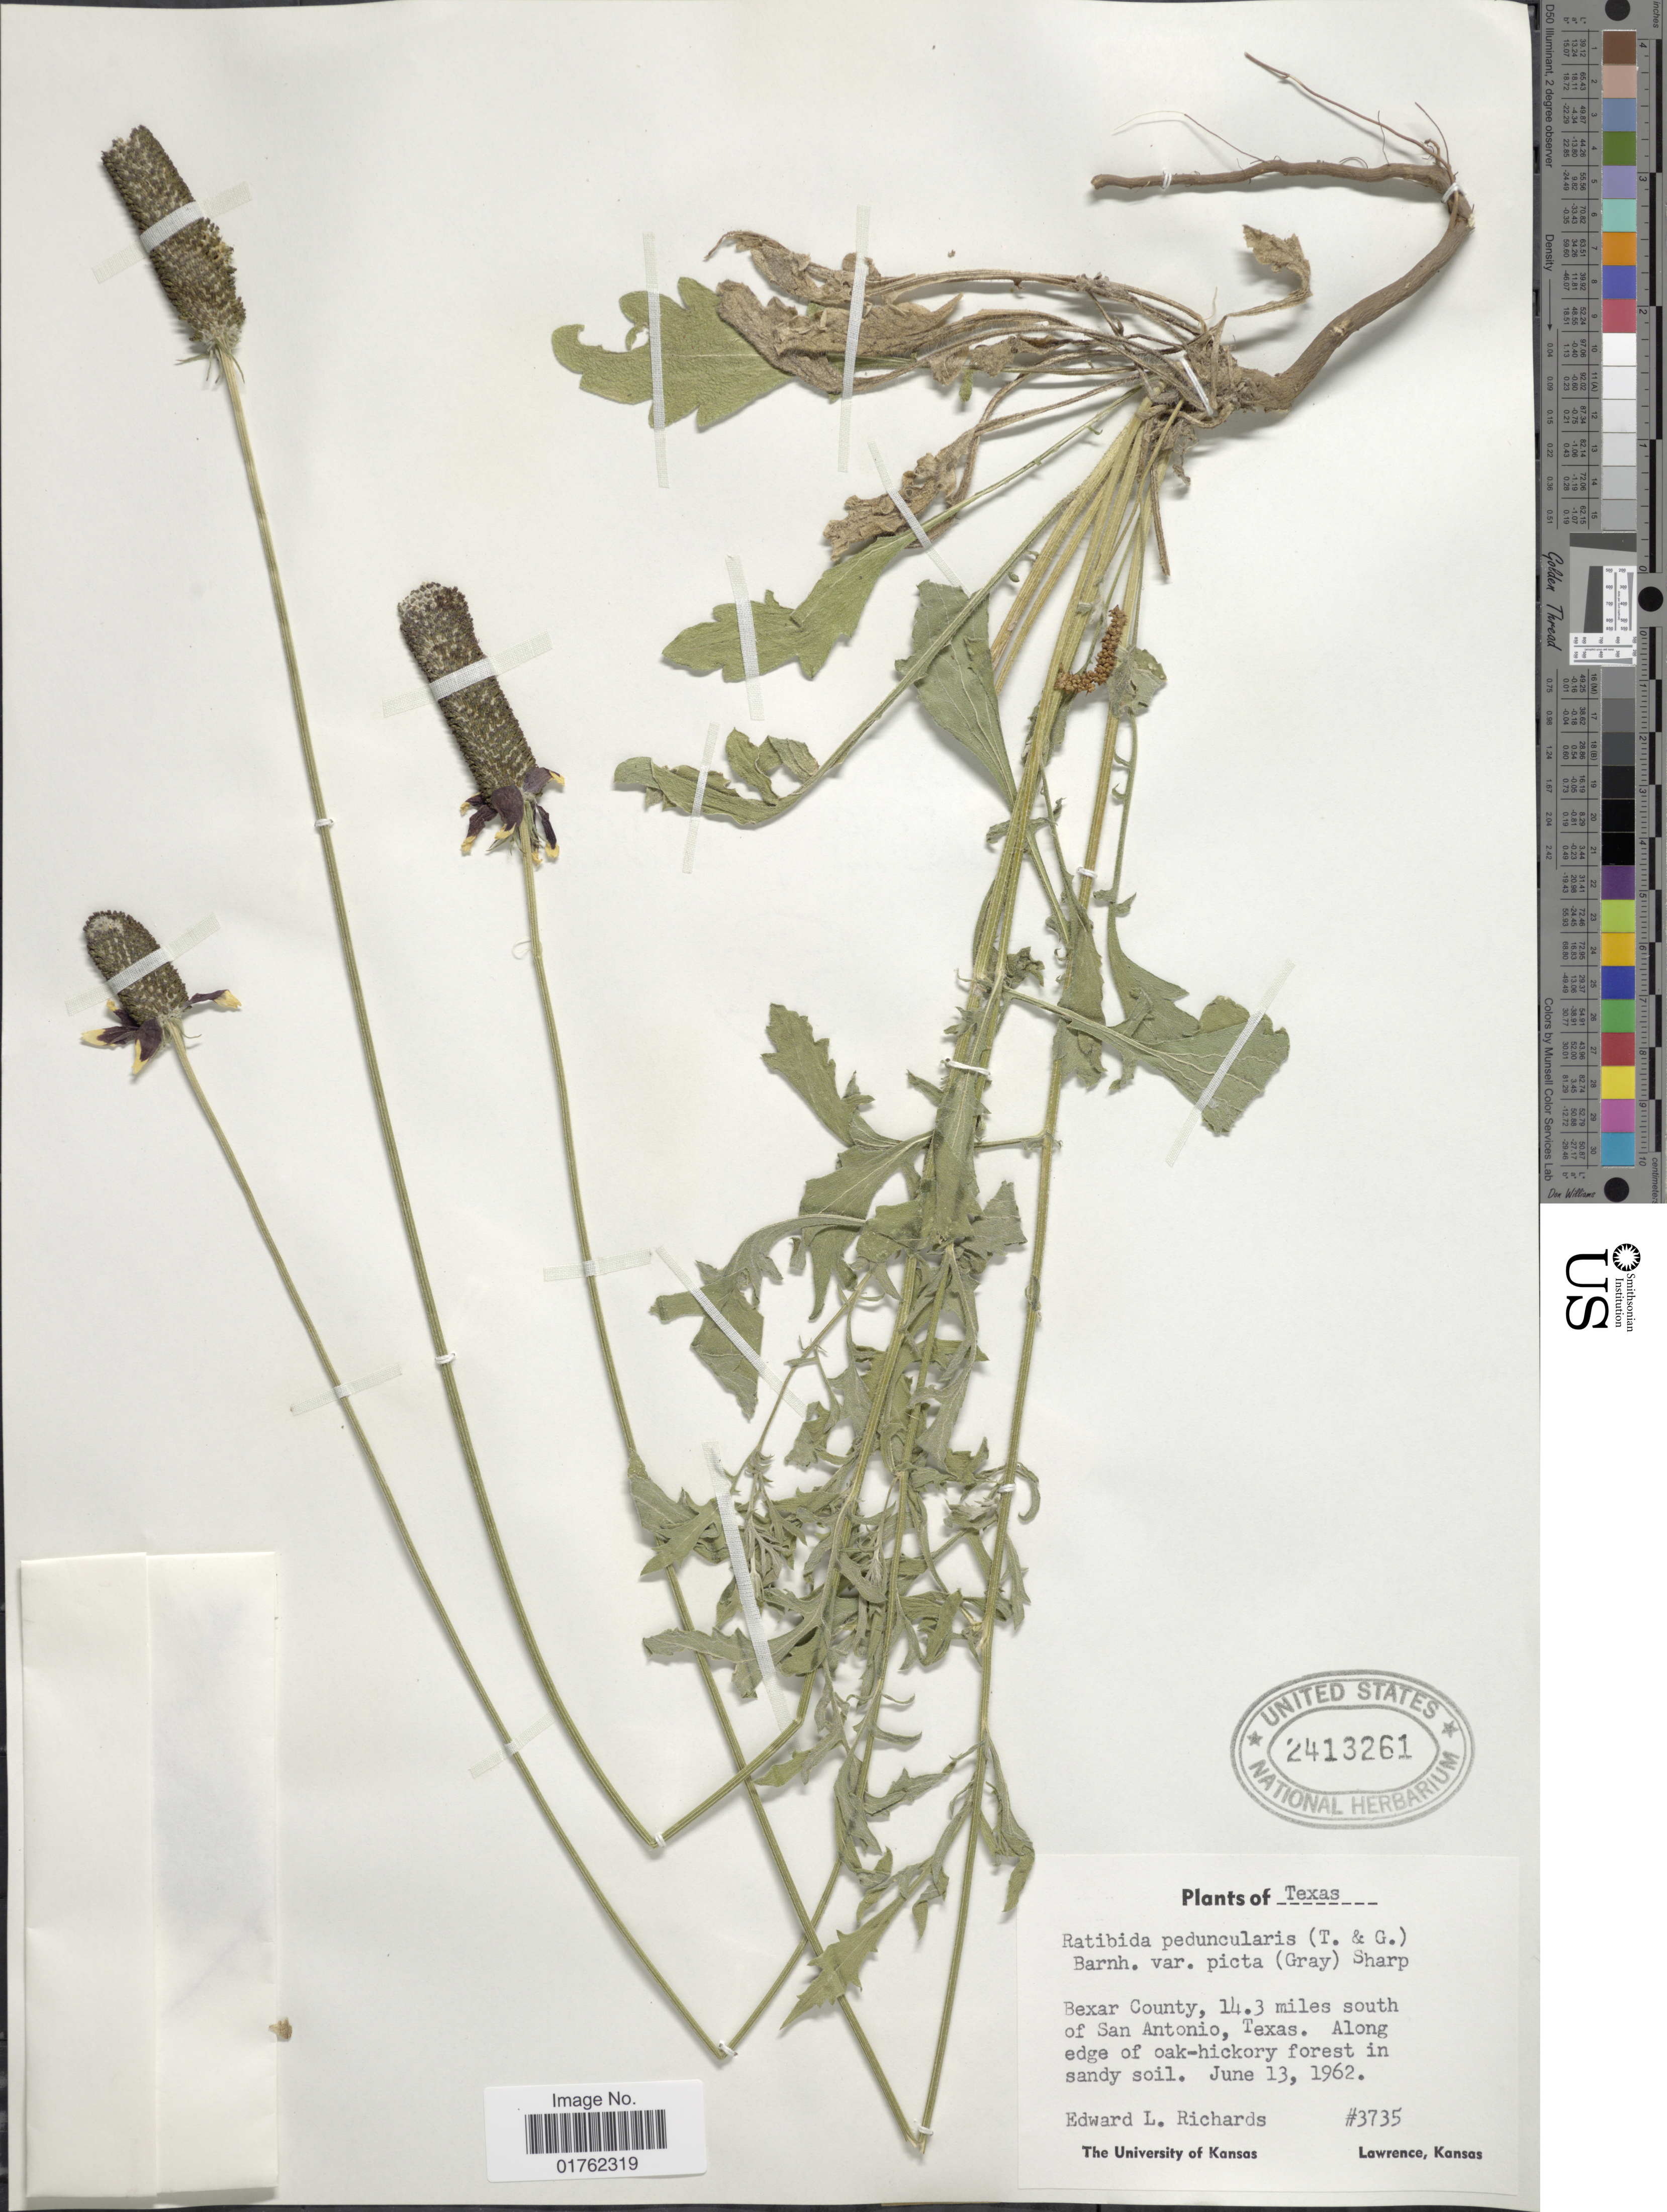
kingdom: Plantae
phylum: Tracheophyta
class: Magnoliopsida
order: Asterales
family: Asteraceae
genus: Ratibida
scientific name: Ratibida peduncularis var. picta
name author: (A. Gray)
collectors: E. Richards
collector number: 3735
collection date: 1962-06-13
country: United States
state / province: Texas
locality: Bexas County, 14.3 miles south of San Antonio, Along edge of oak-hickory forest in sandy soil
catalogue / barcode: US 2413261